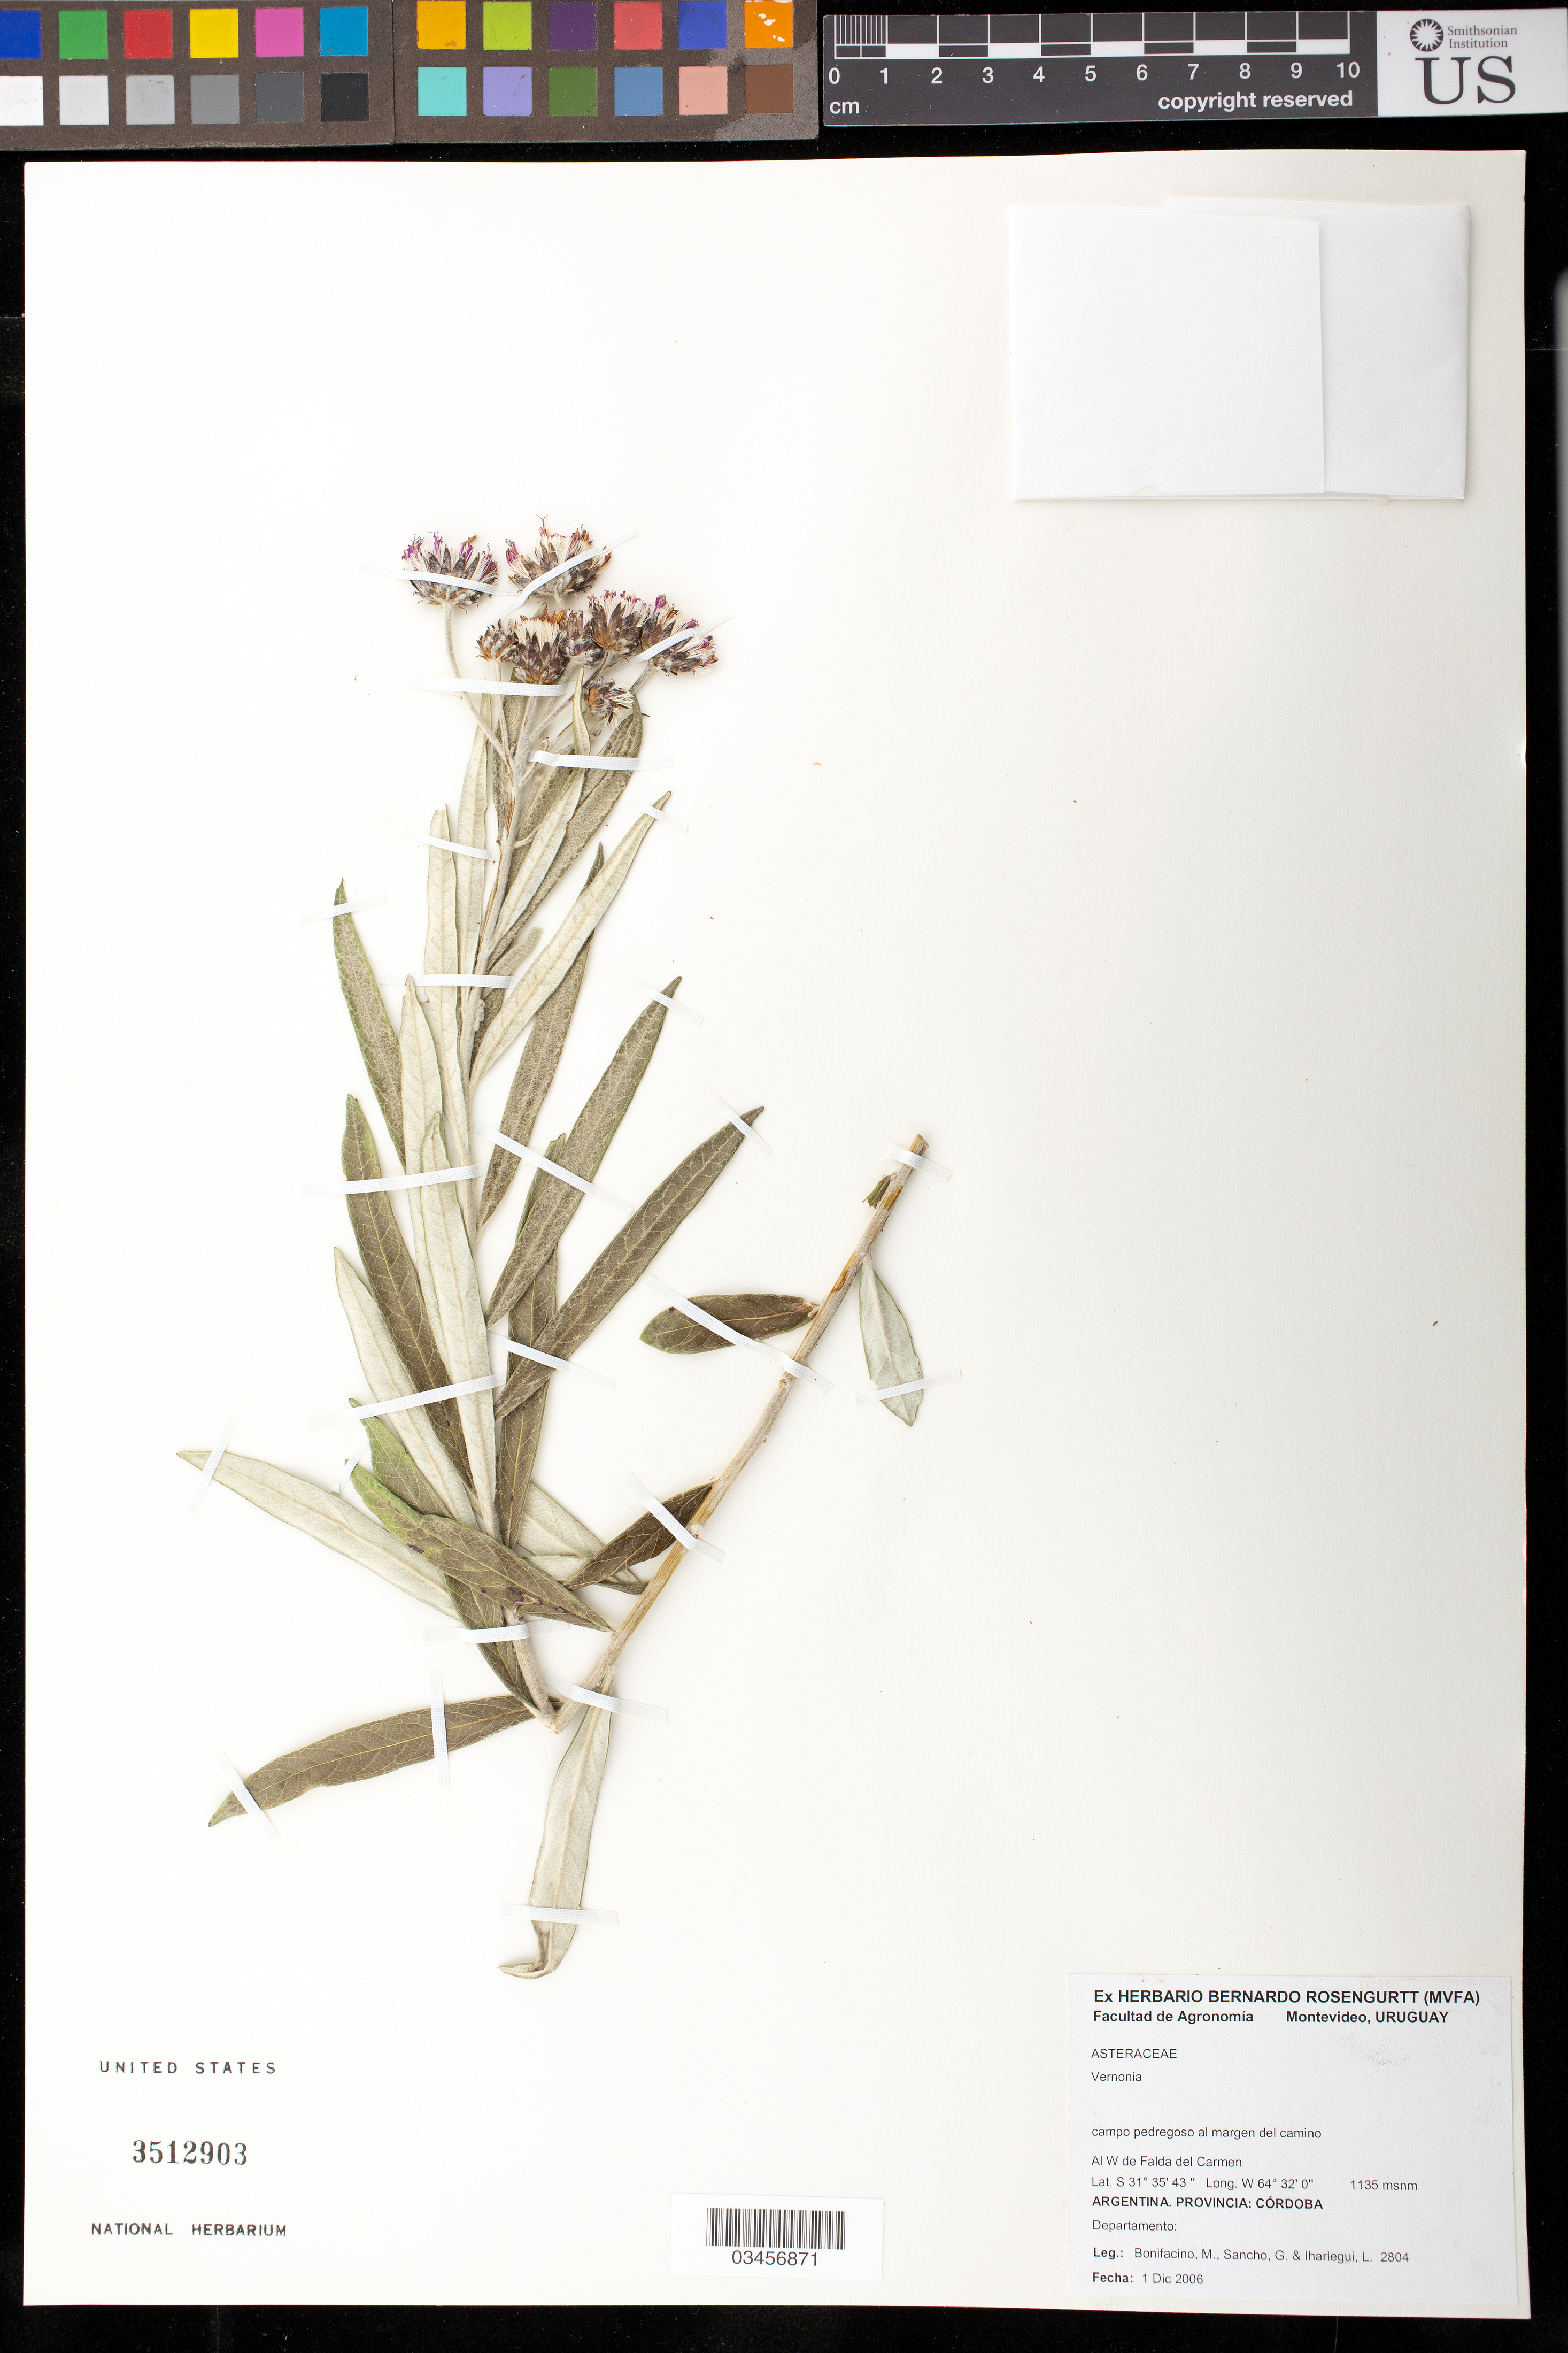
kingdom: Plantae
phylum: Tracheophyta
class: Magnoliopsida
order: Asterales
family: Asteraceae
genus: Lessingianthus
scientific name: Lessingianthus mollissimus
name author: (D. Don ex Hook. & Arn.) H. Rob.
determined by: Renon, Polla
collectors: M. Bonifacino, G. Sancho & L. Iharlegui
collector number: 2804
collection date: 2006-12-01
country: Argentina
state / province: Córdoba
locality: Falda del Carmen, al W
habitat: Campo pedregoso al margen del camino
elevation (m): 1135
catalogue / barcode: US 3512903